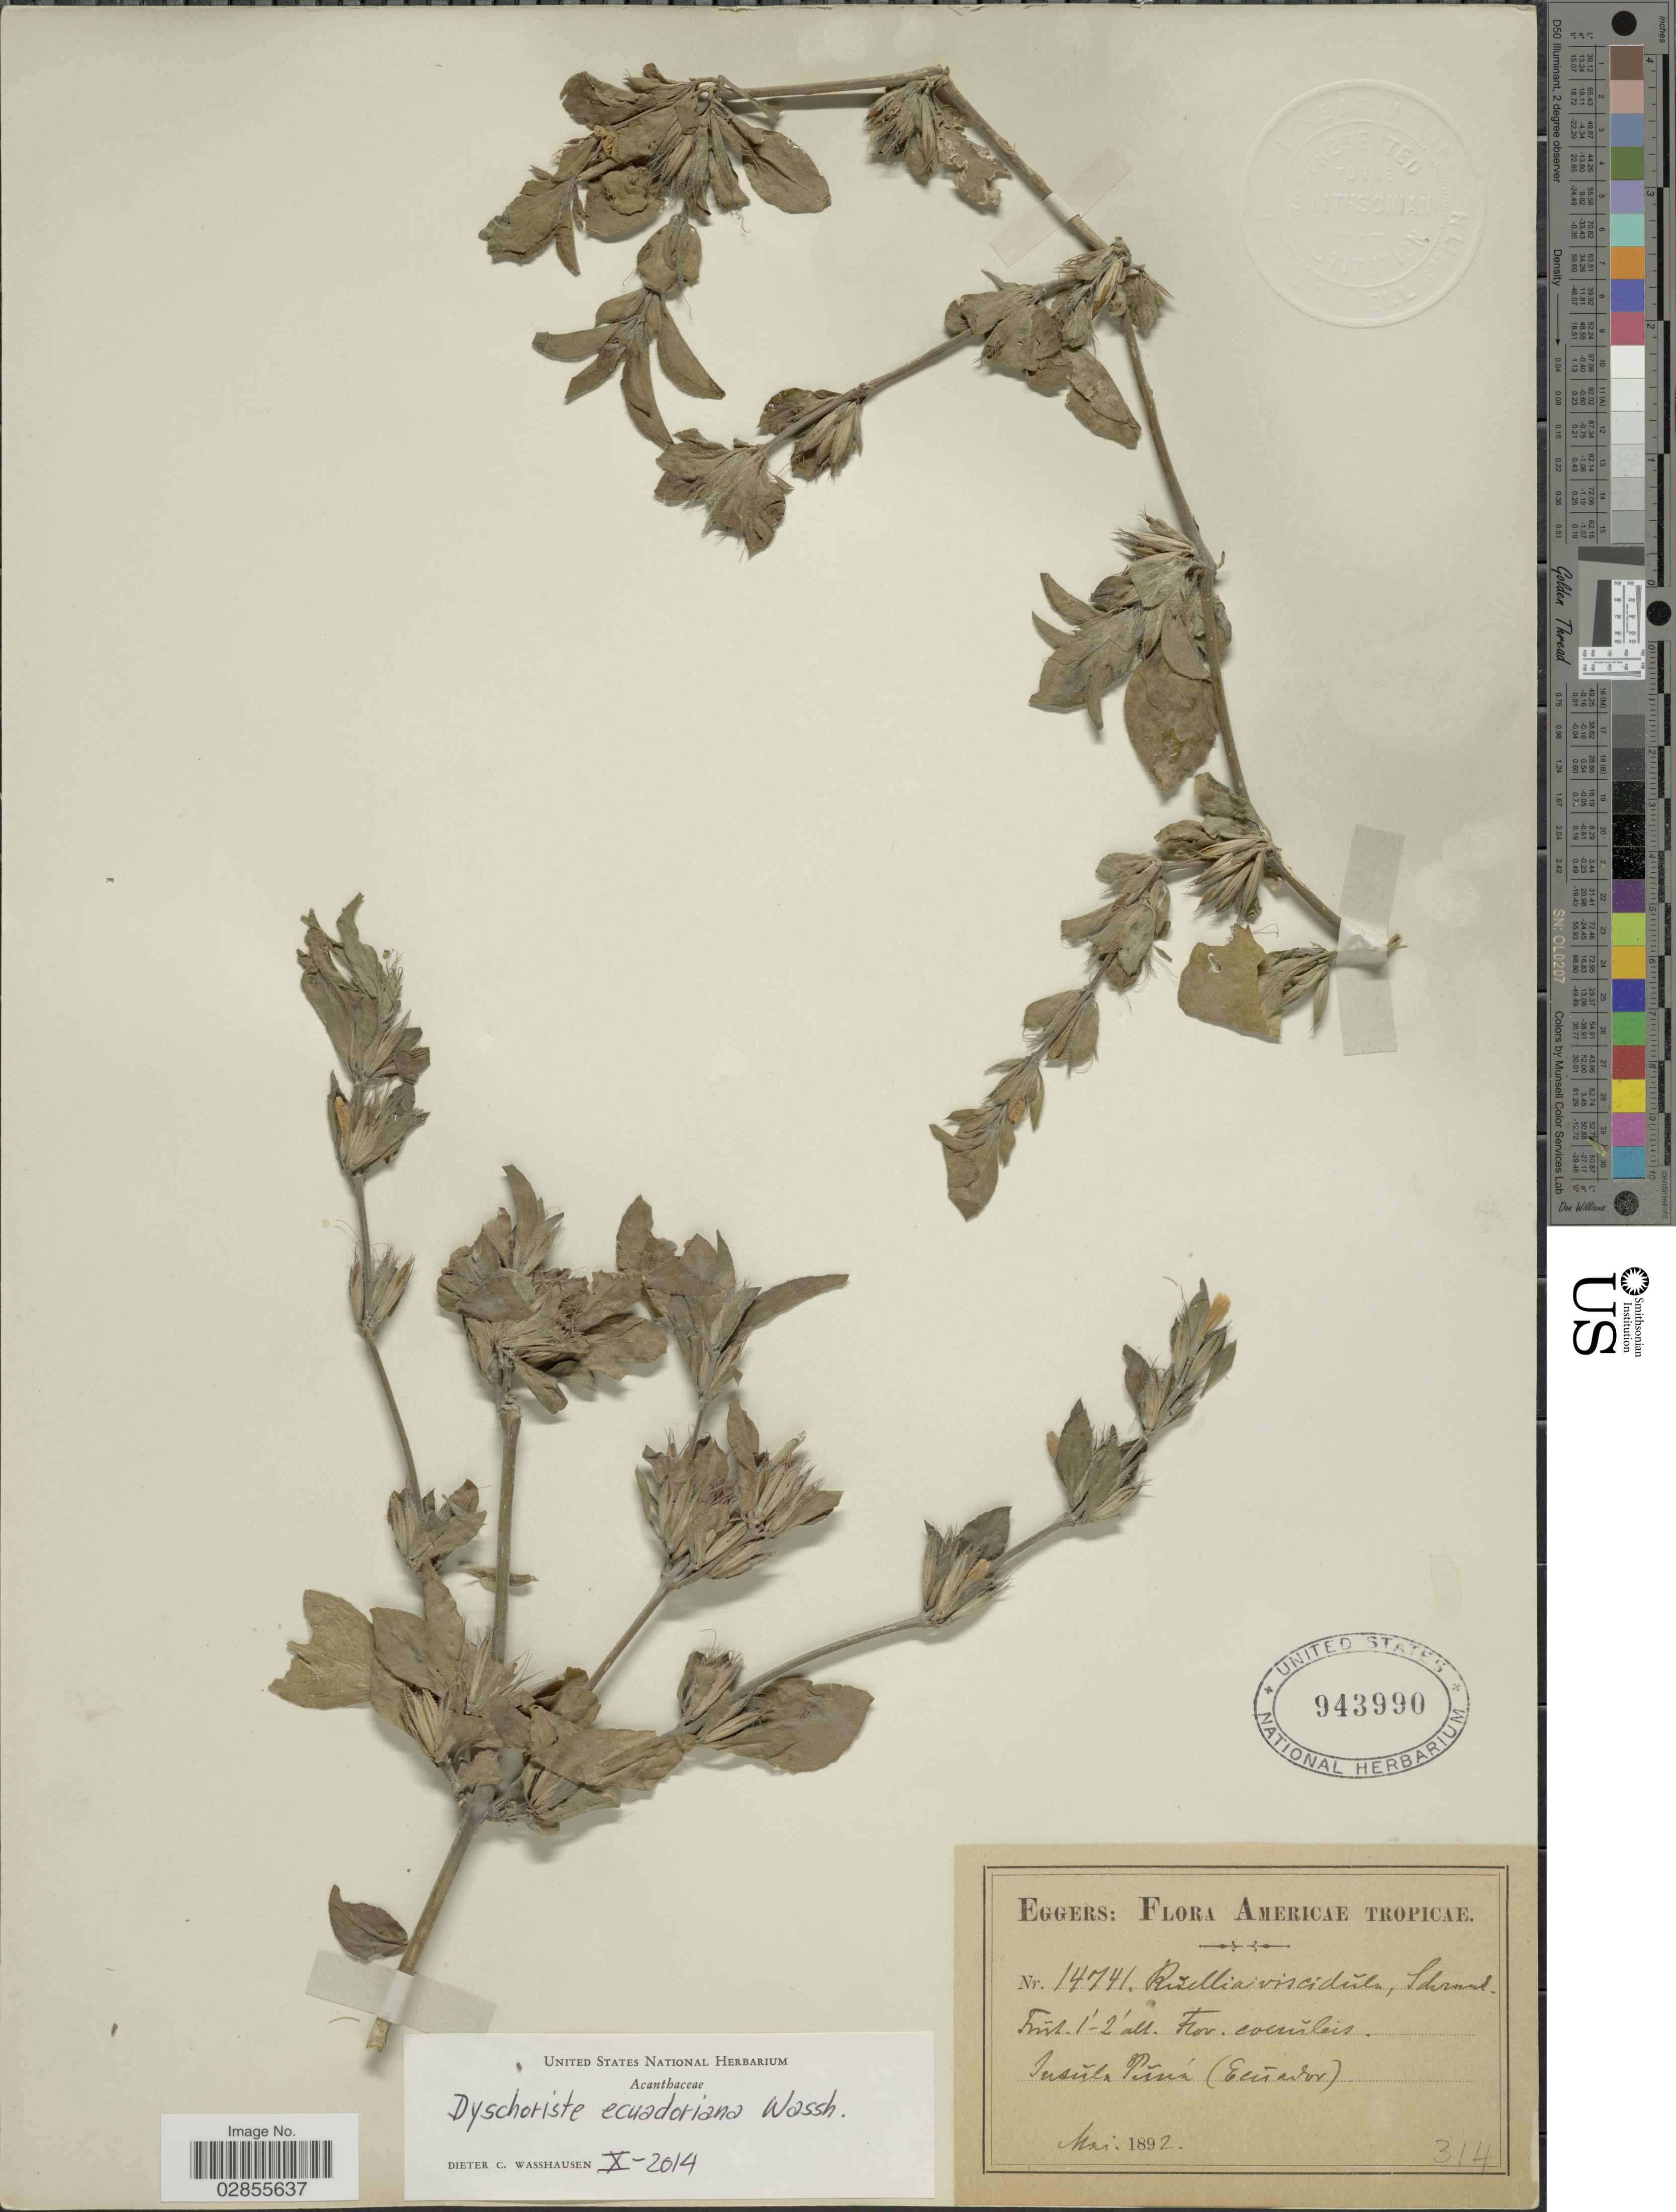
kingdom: Plantae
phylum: Tracheophyta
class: Magnoliopsida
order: Lamiales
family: Acanthaceae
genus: Dyschoriste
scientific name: Dyschoriste ecuadoriana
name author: Wassh.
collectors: -. Eggers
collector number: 14741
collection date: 1892-05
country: Ecuador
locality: Insula Puna.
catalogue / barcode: US 943990